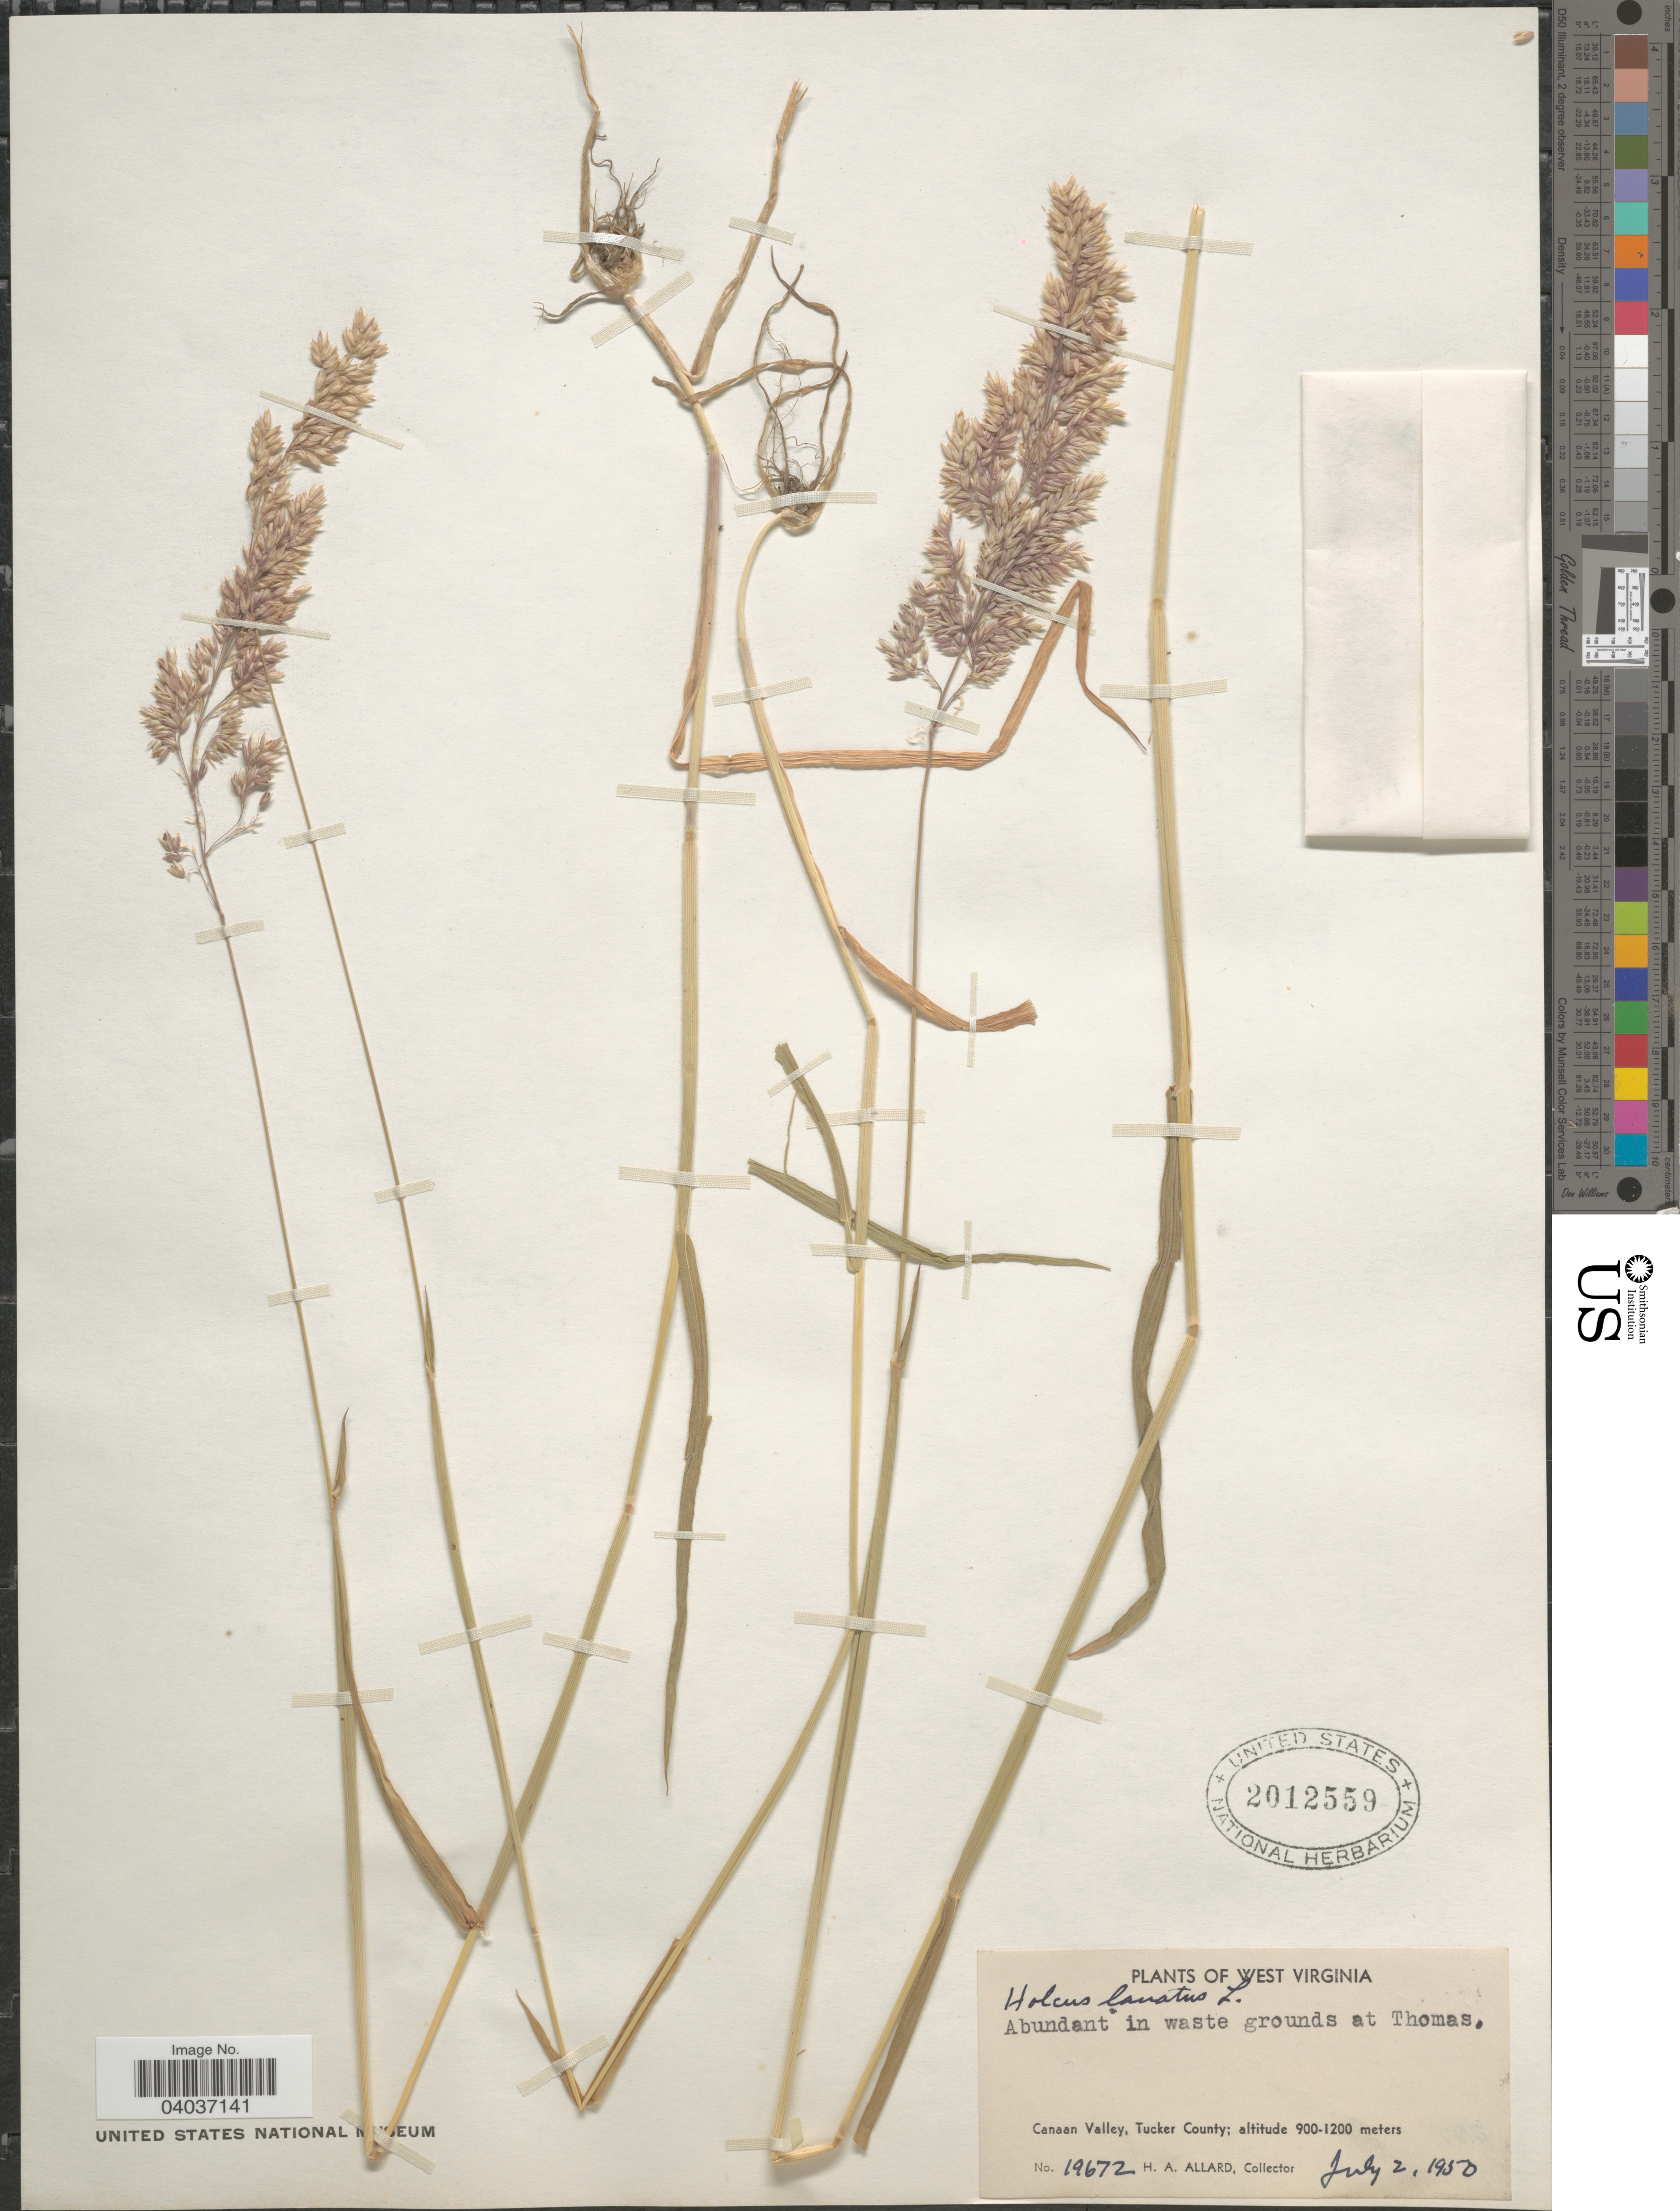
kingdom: Plantae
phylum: Tracheophyta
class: Liliopsida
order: Poales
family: Poaceae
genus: Holcus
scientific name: Holcus lanatus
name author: L.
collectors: H. A. Allard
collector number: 19672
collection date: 1950-07-02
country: United States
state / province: West Virginia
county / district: Tucker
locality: At Thomas, Canaan Valley, Tucker County.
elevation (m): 900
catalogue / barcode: US 2012559